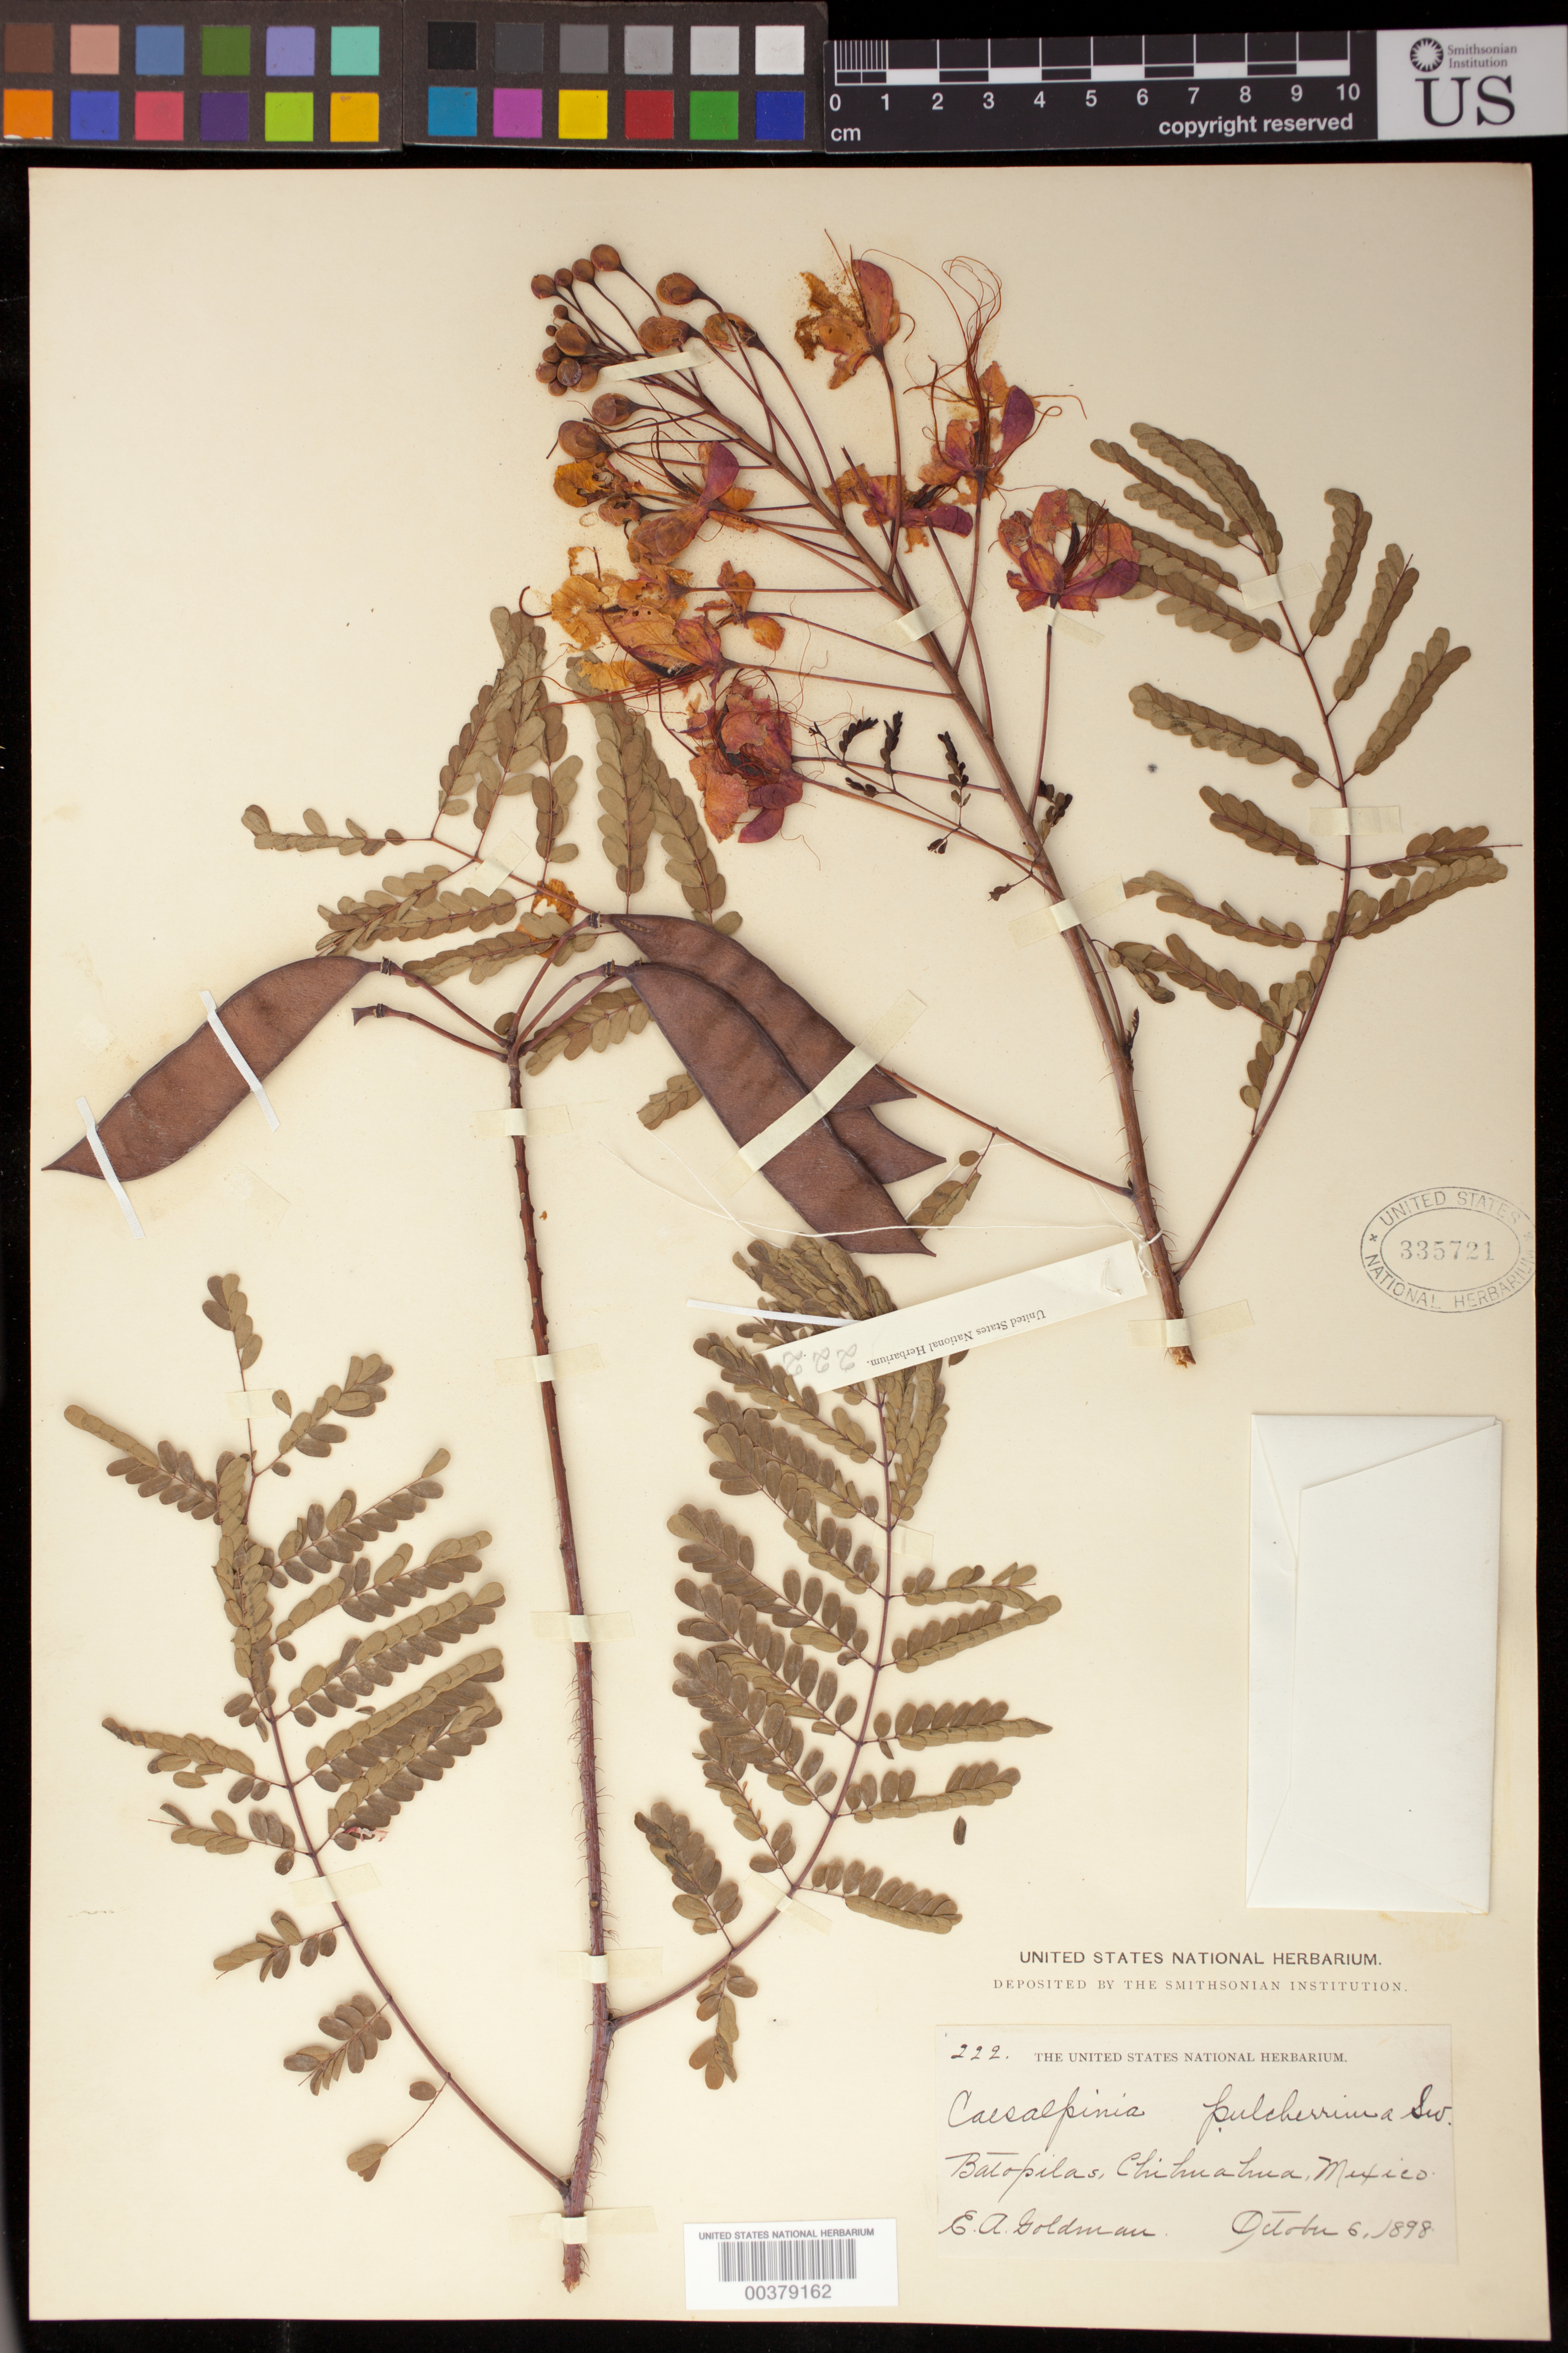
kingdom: Plantae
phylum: Tracheophyta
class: Magnoliopsida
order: Fabales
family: Fabaceae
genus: Caesalpinia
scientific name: Caesalpinia pulcherrima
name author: (L.) Sw.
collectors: E. A. Goldman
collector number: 222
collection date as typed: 06 Oct 1898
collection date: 1898-10-06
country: Mexico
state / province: Chihuahua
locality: Batopilas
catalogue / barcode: US 335721